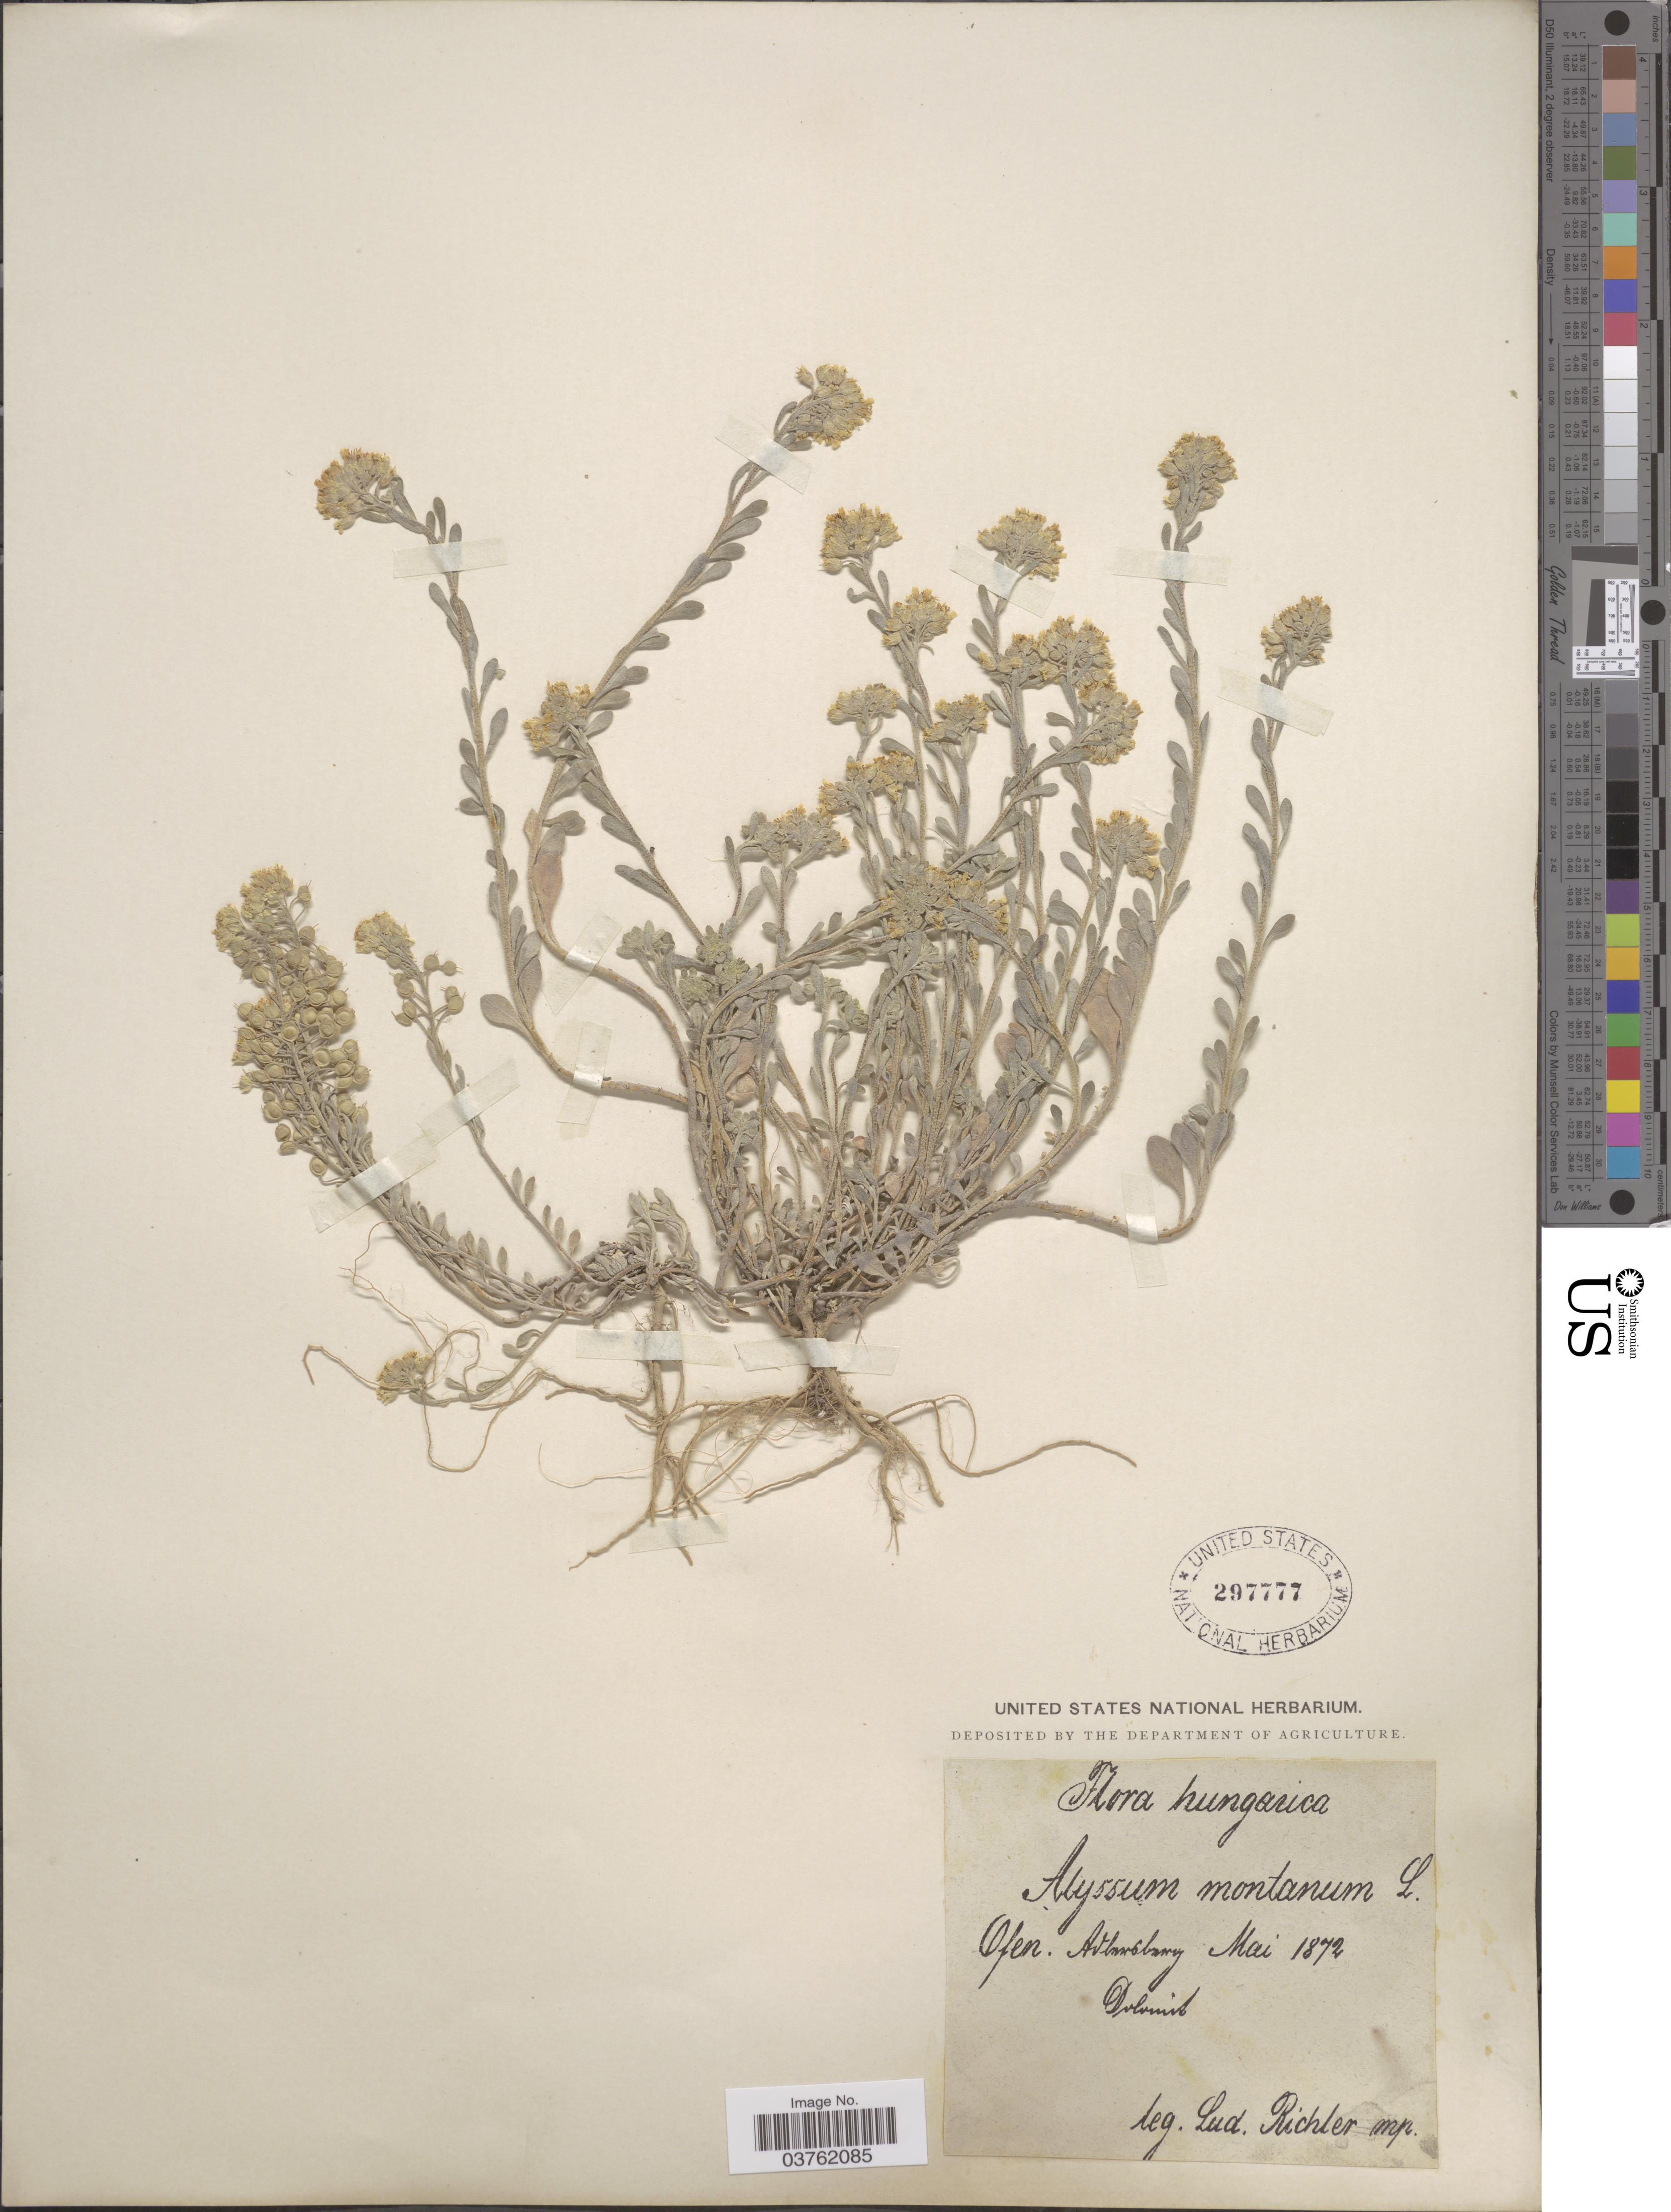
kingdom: Plantae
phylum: Tracheophyta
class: Magnoliopsida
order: Brassicales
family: Brassicaceae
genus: Alyssum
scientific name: Alyssum montanum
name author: L.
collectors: L. Richter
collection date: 1872-05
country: Hungary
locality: Ofen. Adlawsbawy [interpreted]. Dolomit.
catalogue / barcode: US 297777